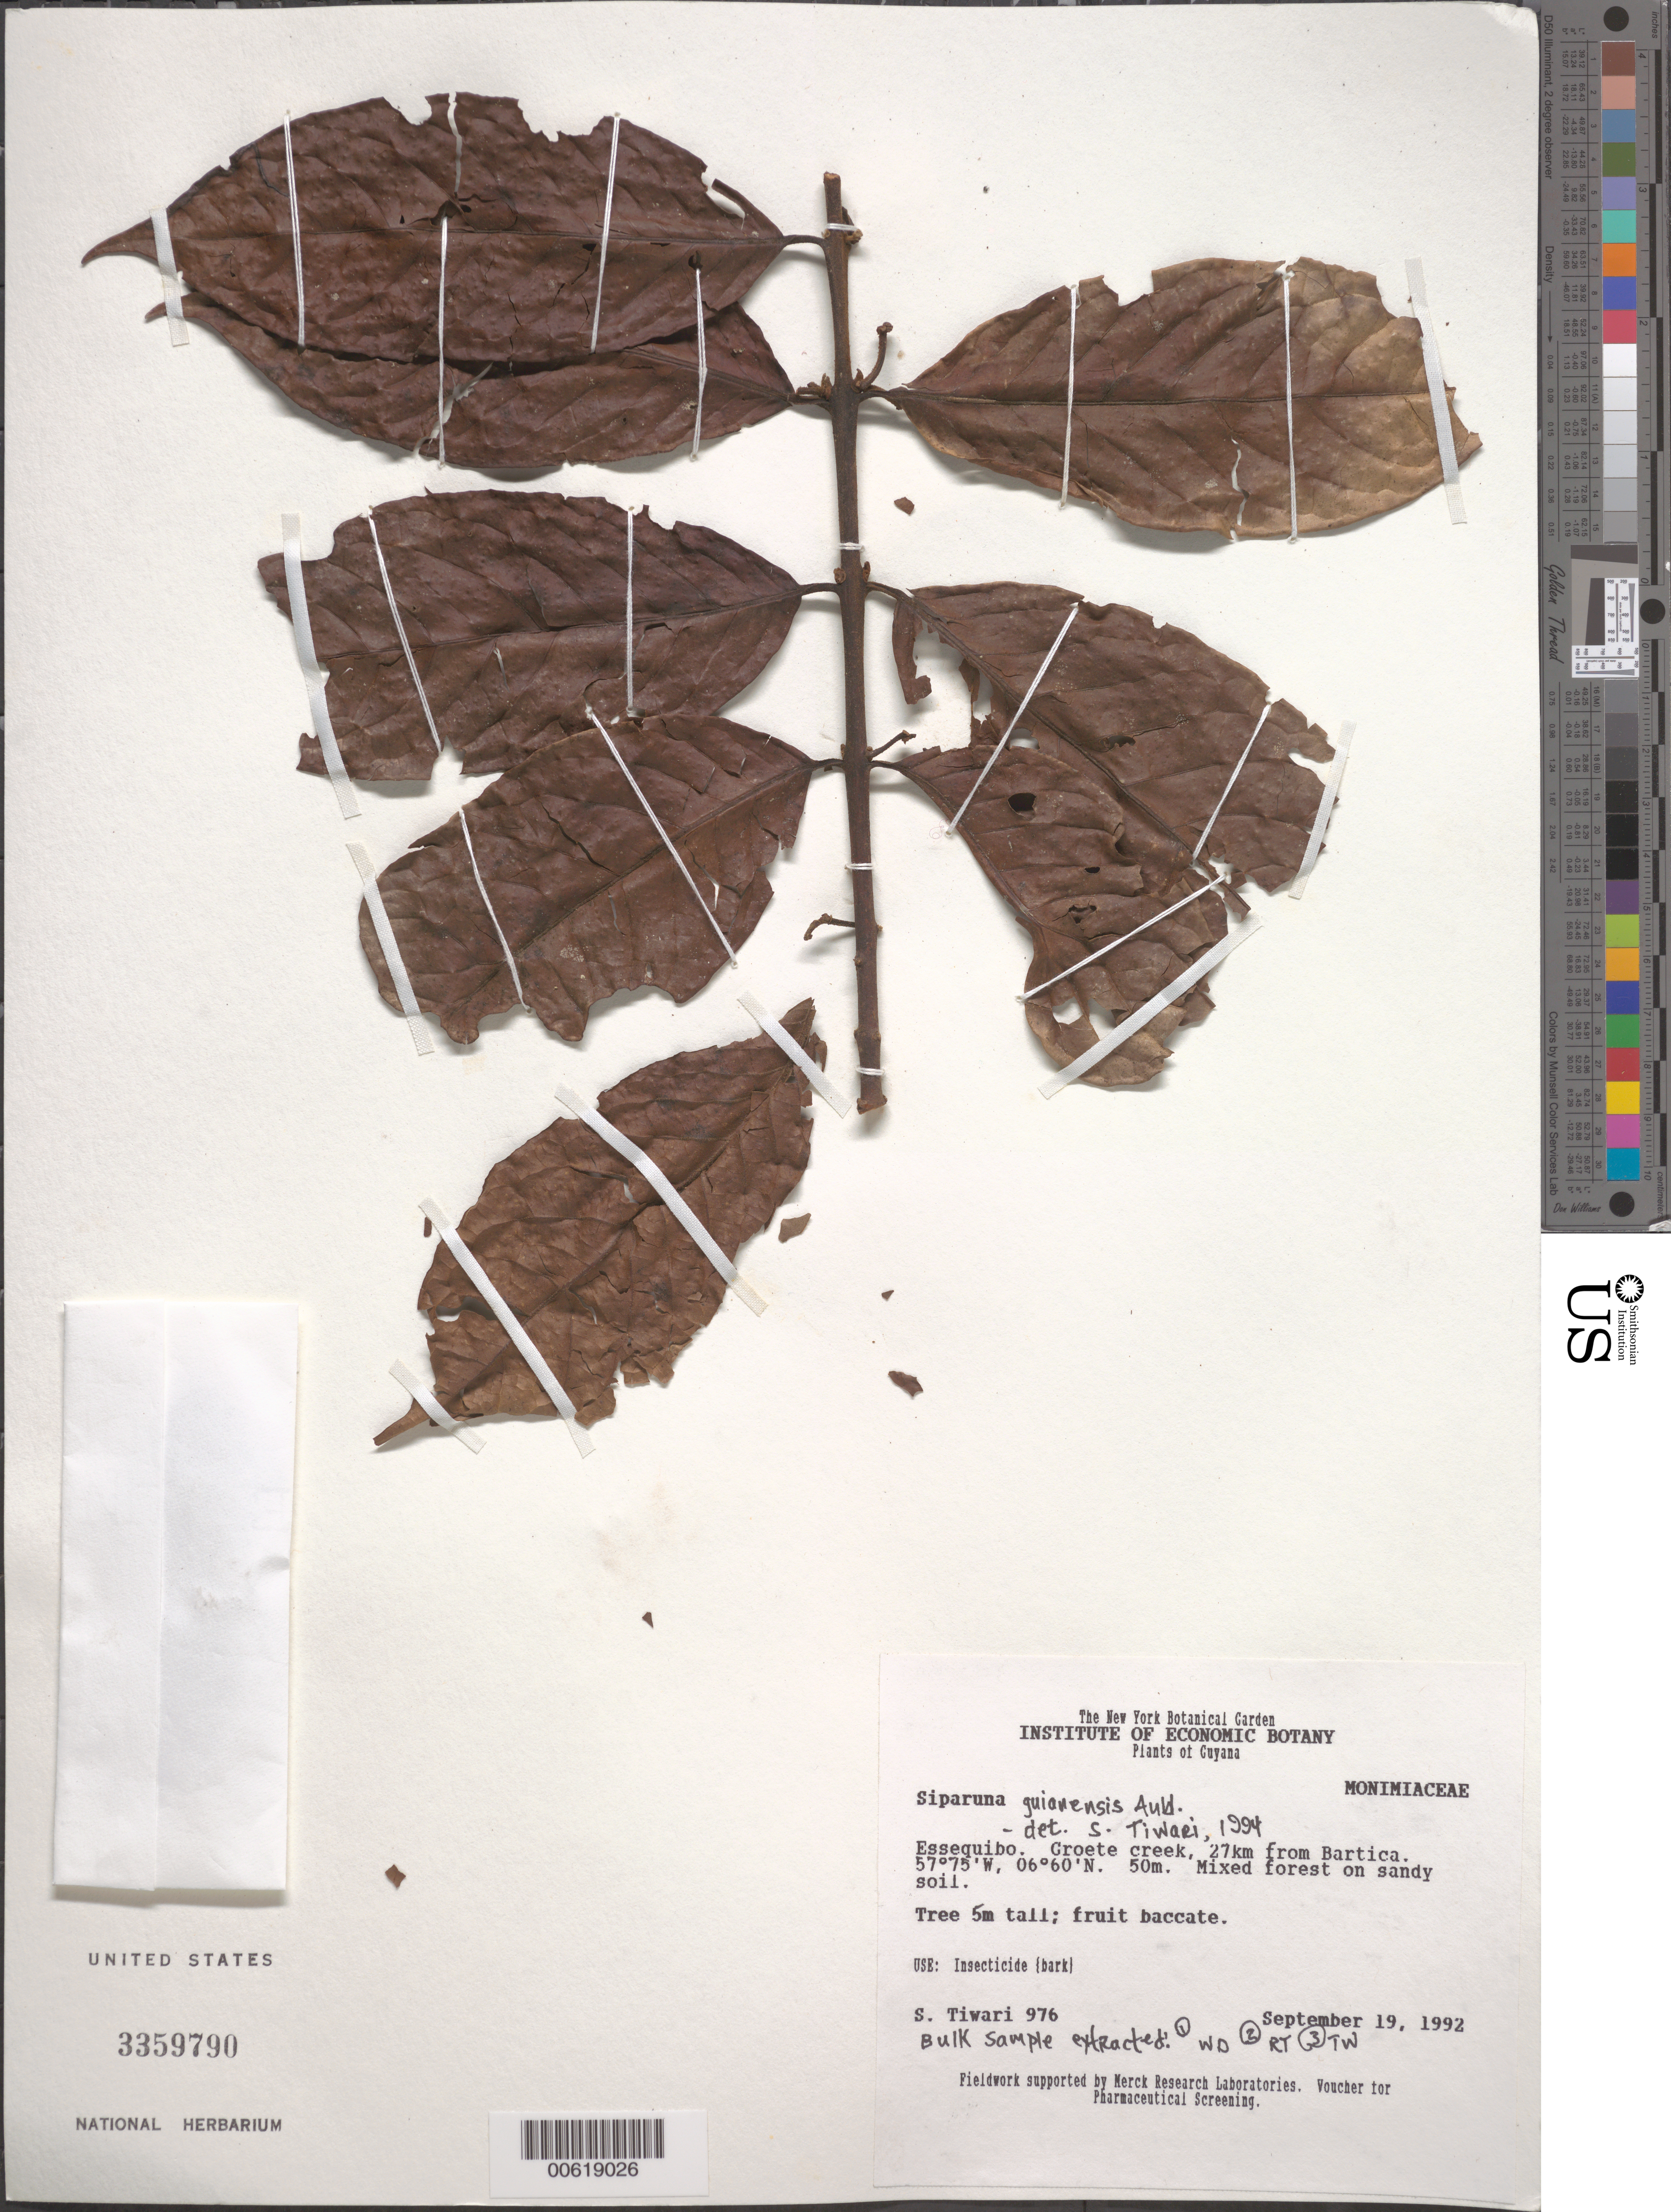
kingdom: Plantae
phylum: Tracheophyta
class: Magnoliopsida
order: Laurales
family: Siparunaceae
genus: Siparuna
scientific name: Siparuna guianensis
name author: Aubl.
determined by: Tiwari, S.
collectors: S. Tiwari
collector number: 976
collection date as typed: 19-Sep-92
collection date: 1992-09-19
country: Guyana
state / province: Essequibo Isl-W. Demerara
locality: Essequibo; Groete Creek, 27 km from Bartica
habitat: Mixed forest on sandy soil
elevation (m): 50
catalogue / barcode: US 3359790